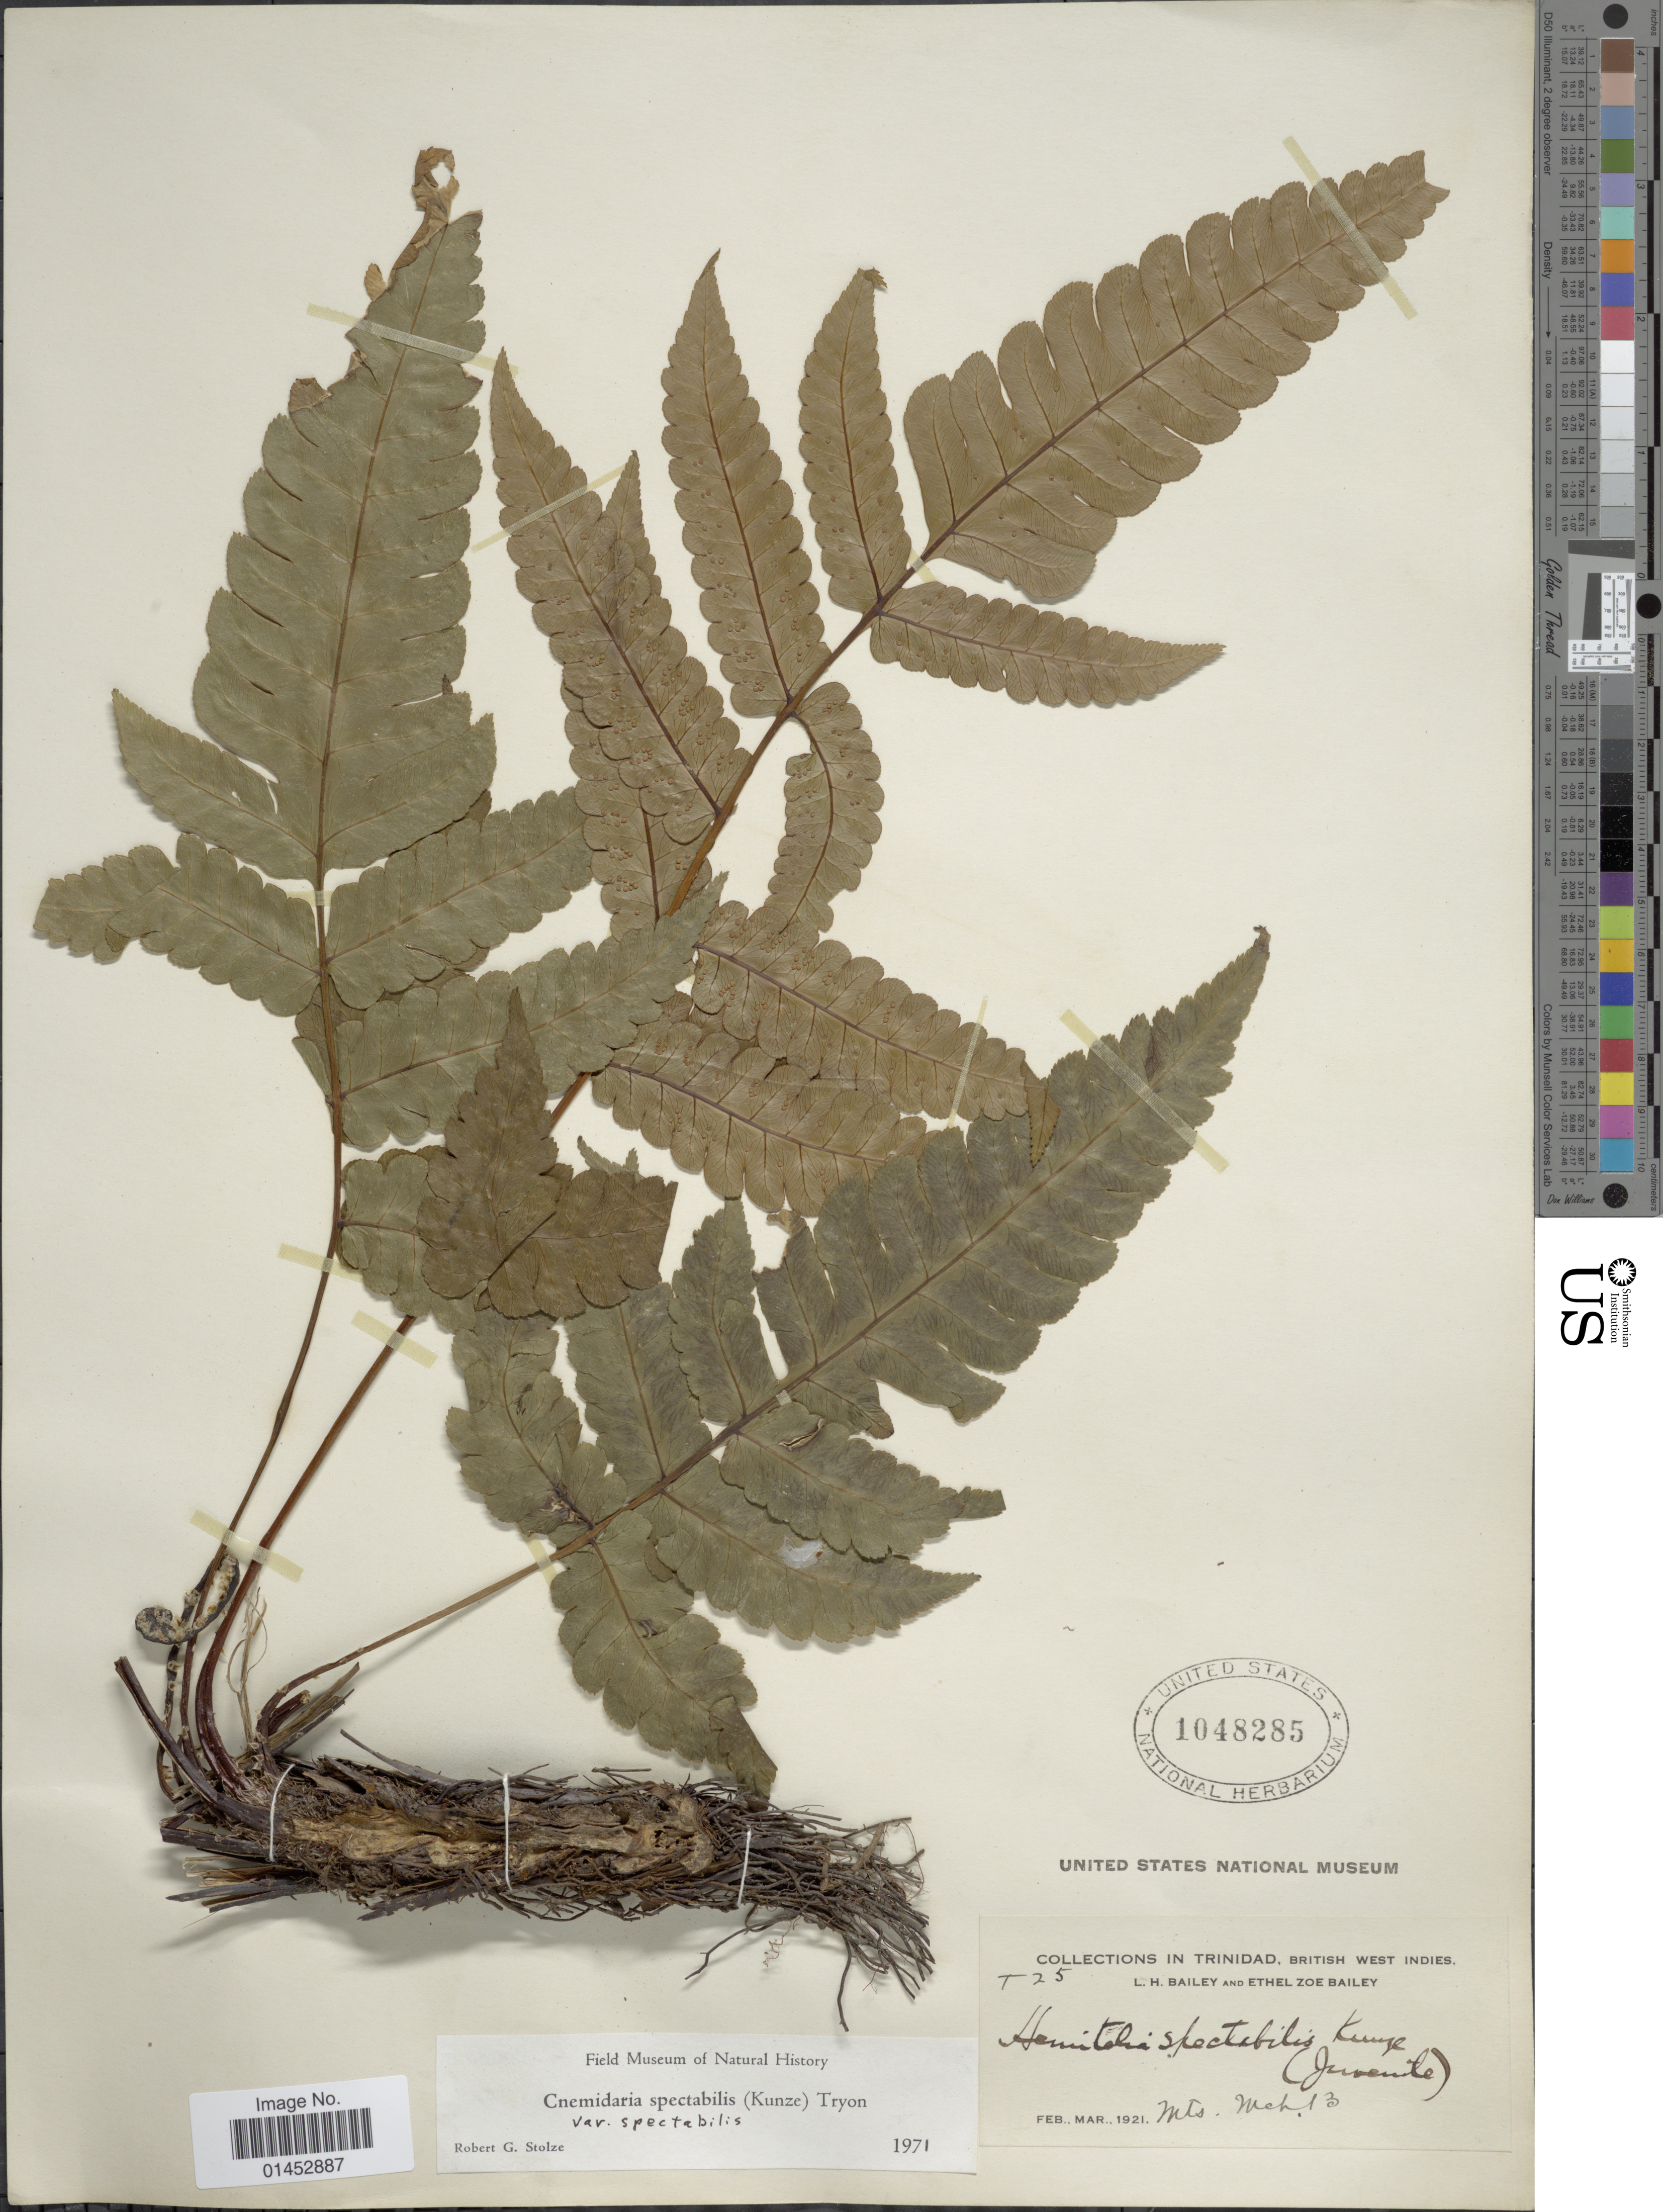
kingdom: Plantae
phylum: Tracheophyta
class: Polypodiopsida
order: Cyatheales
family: Cyatheaceae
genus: Cyathea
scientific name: Cyathea spectabilis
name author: (Kunze) Domin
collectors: L. H. Bailey & E. Z. Bailey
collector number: T 25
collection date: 1921-03-13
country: Trinidad and Tobago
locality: In Trinidad, British West Indies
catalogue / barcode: US 1048285